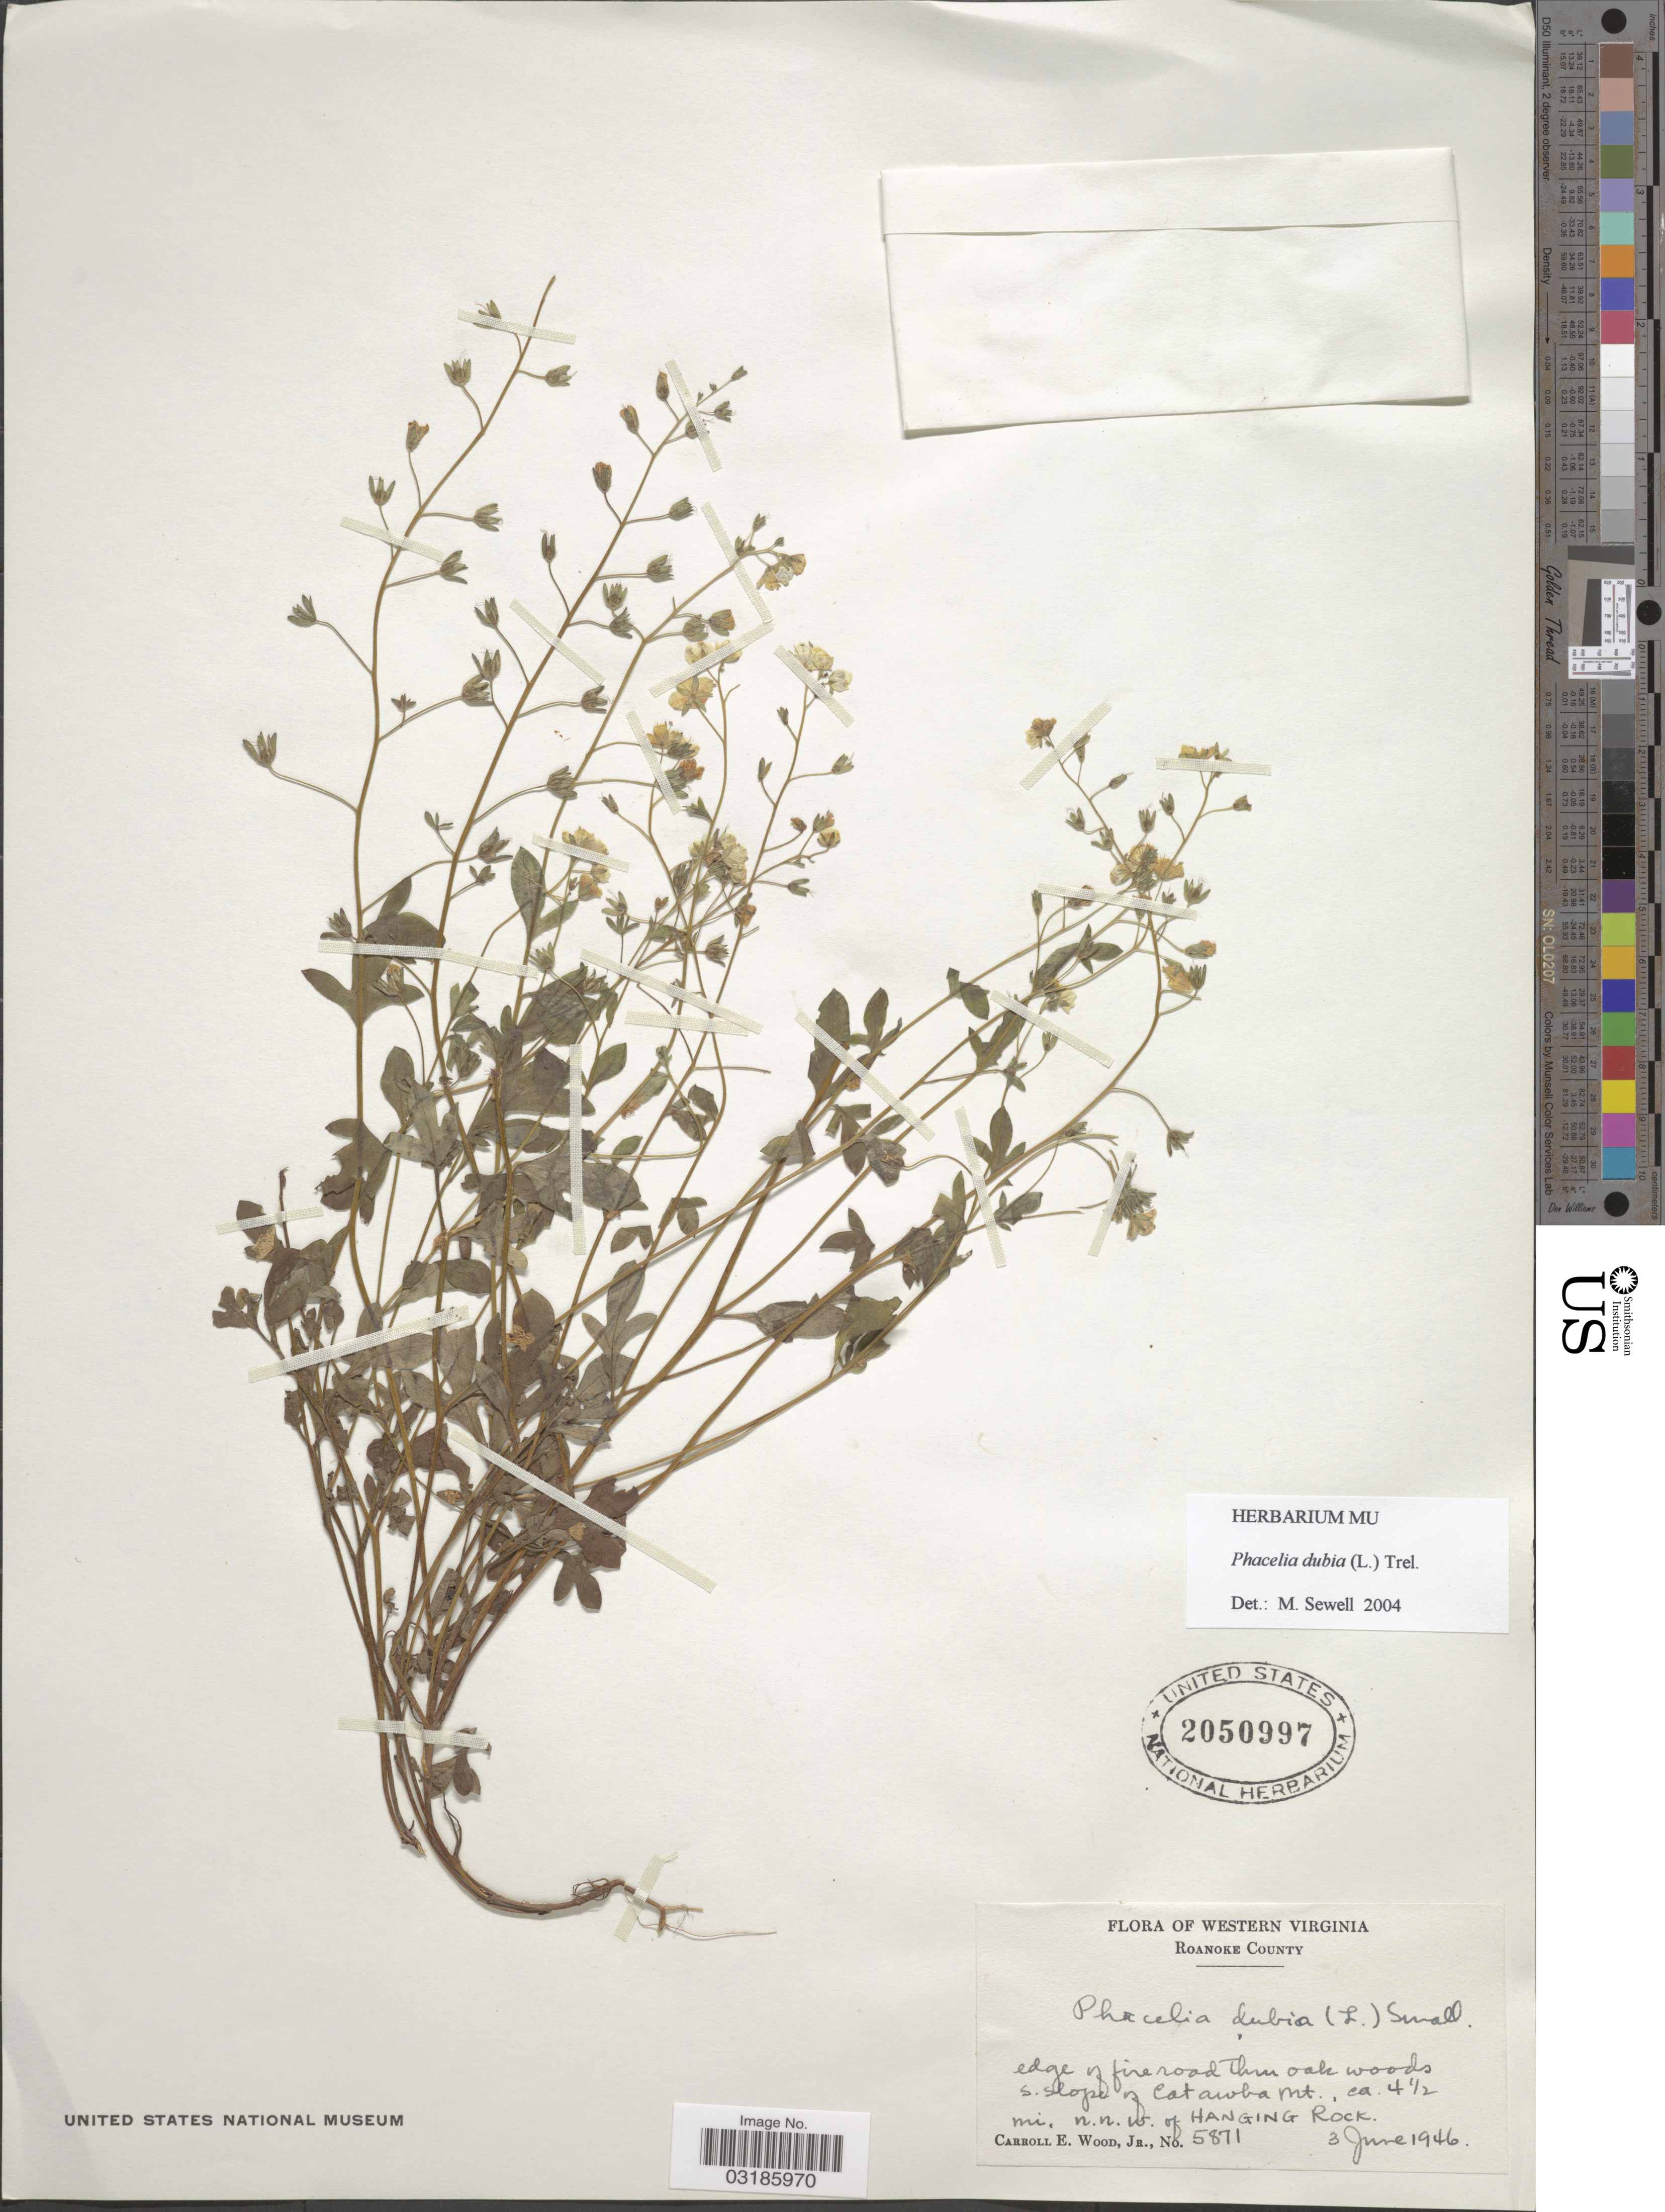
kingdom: Plantae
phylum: Tracheophyta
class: Magnoliopsida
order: Boraginales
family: Hydrophyllaceae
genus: Phacelia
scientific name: Phacelia dubia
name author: (L.) Trel.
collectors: C. Wood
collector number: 5871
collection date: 1946-06-03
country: United States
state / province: Virginia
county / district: Randolph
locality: Roanoke County. Edge of fire road thin oak woods s. slope of Catawba Mt., ca. 4½ mi. n.n.w. of HANGING ROCK.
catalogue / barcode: US 2050997